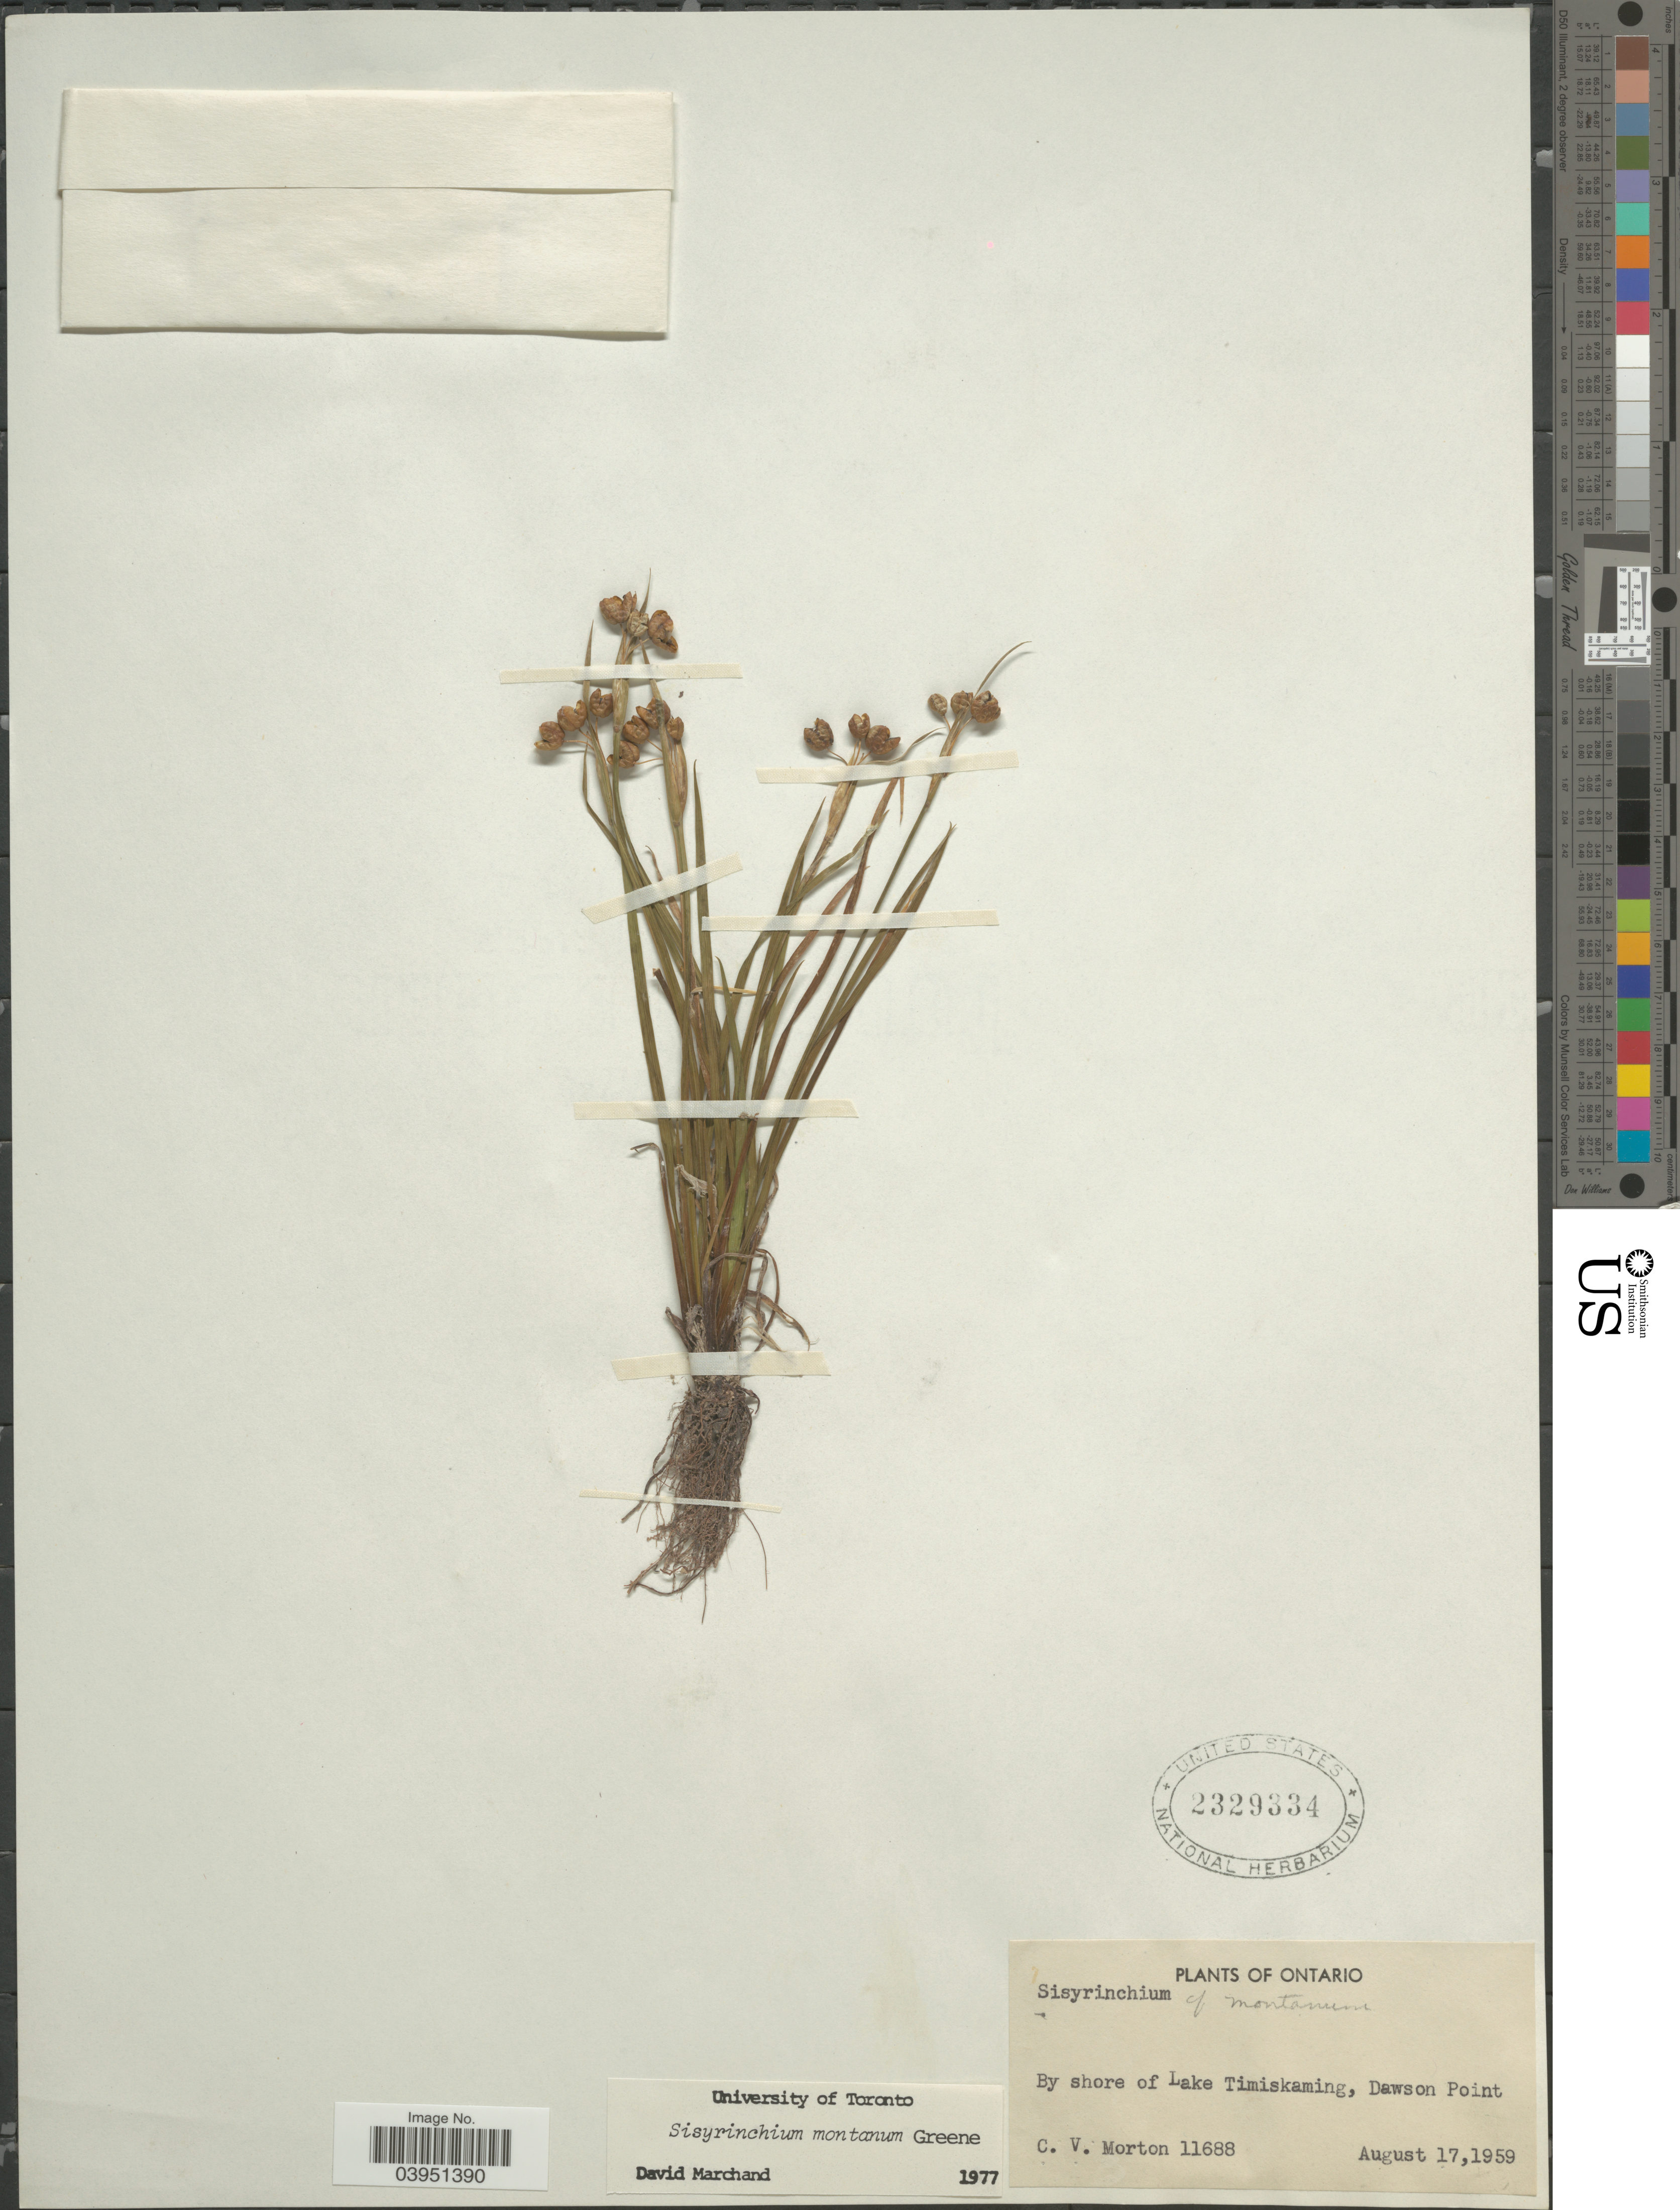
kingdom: Plantae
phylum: Tracheophyta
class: Liliopsida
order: Asparagales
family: Iridaceae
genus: Sisyrinchium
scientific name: Sisyrinchium montanum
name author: Greene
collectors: C. V. Morton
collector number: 11688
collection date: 1959-08-17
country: Canada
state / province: Ontario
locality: By shore of Lake Timiskaming, Dawson Point.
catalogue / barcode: US 2329334